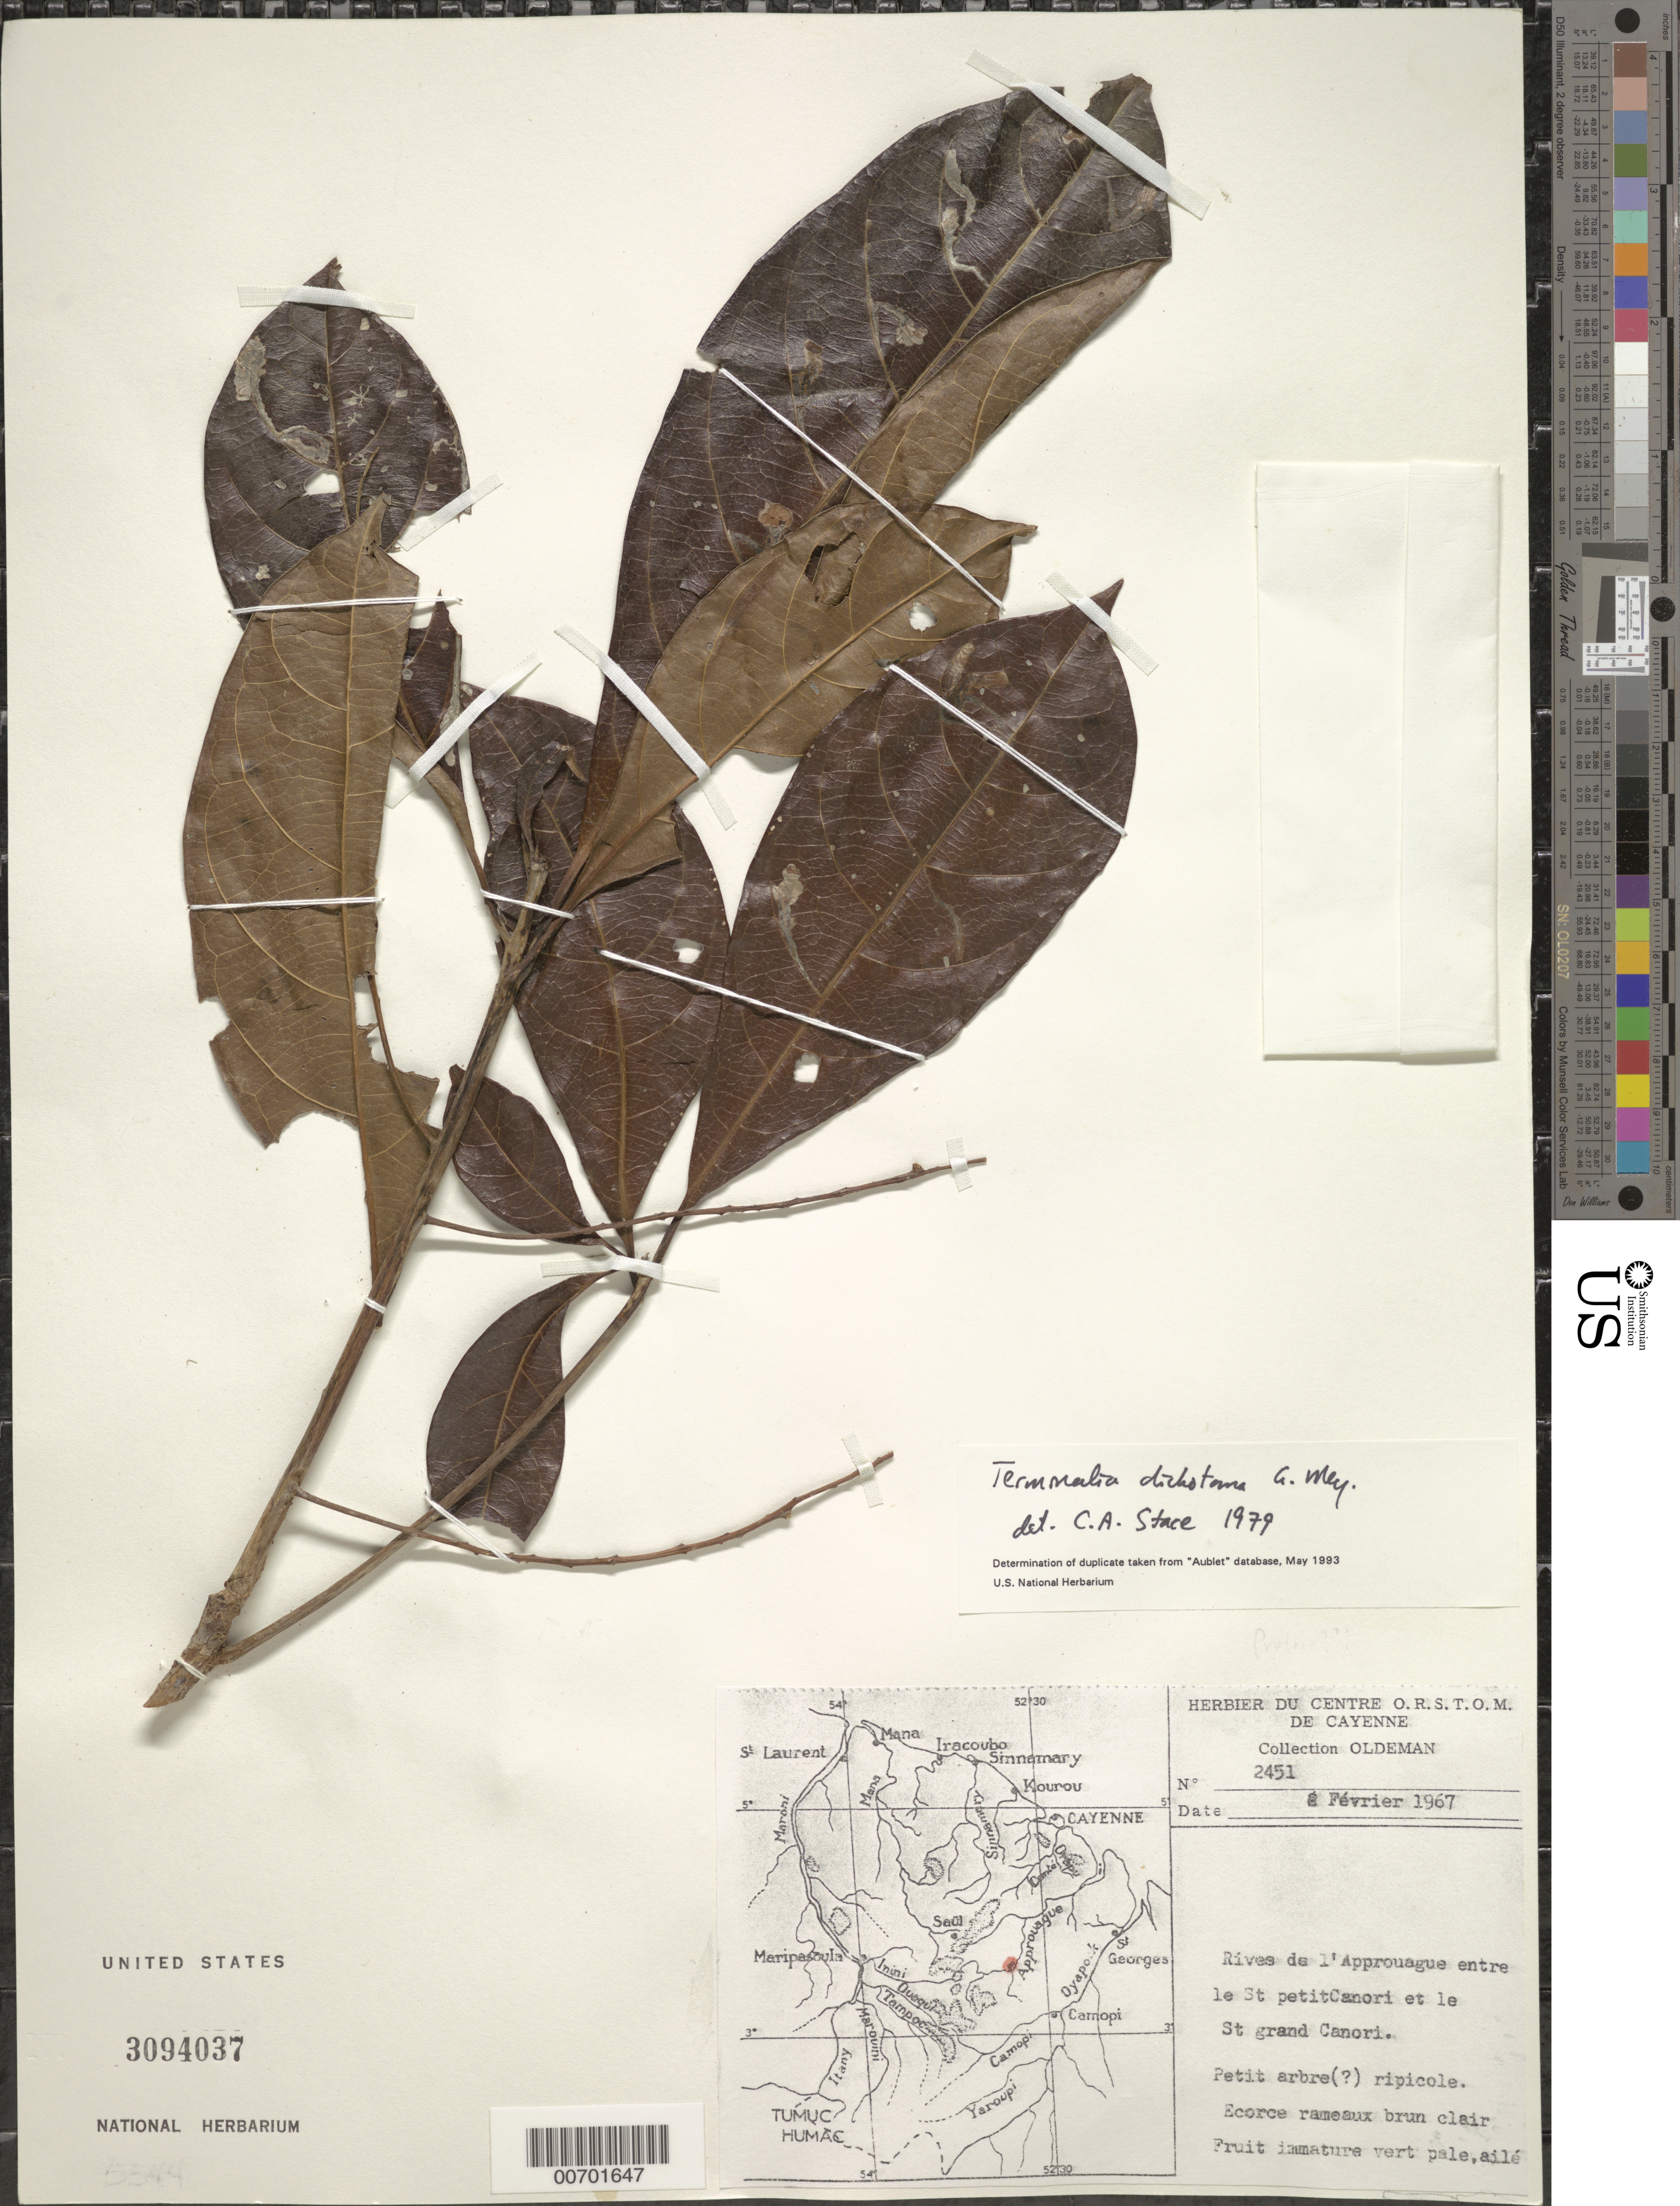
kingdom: Plantae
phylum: Tracheophyta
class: Magnoliopsida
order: Myrtales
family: Combretaceae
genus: Terminalia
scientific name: Terminalia dichotoma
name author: G. Mey.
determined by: Stace, C. A.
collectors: R. Oldeman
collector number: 2451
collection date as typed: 2-Feb-67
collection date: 1967-02-02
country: French Guiana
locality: Rives de l'Approuague entre le St petit Cañori & la St Grand Cañori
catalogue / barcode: US 3094037